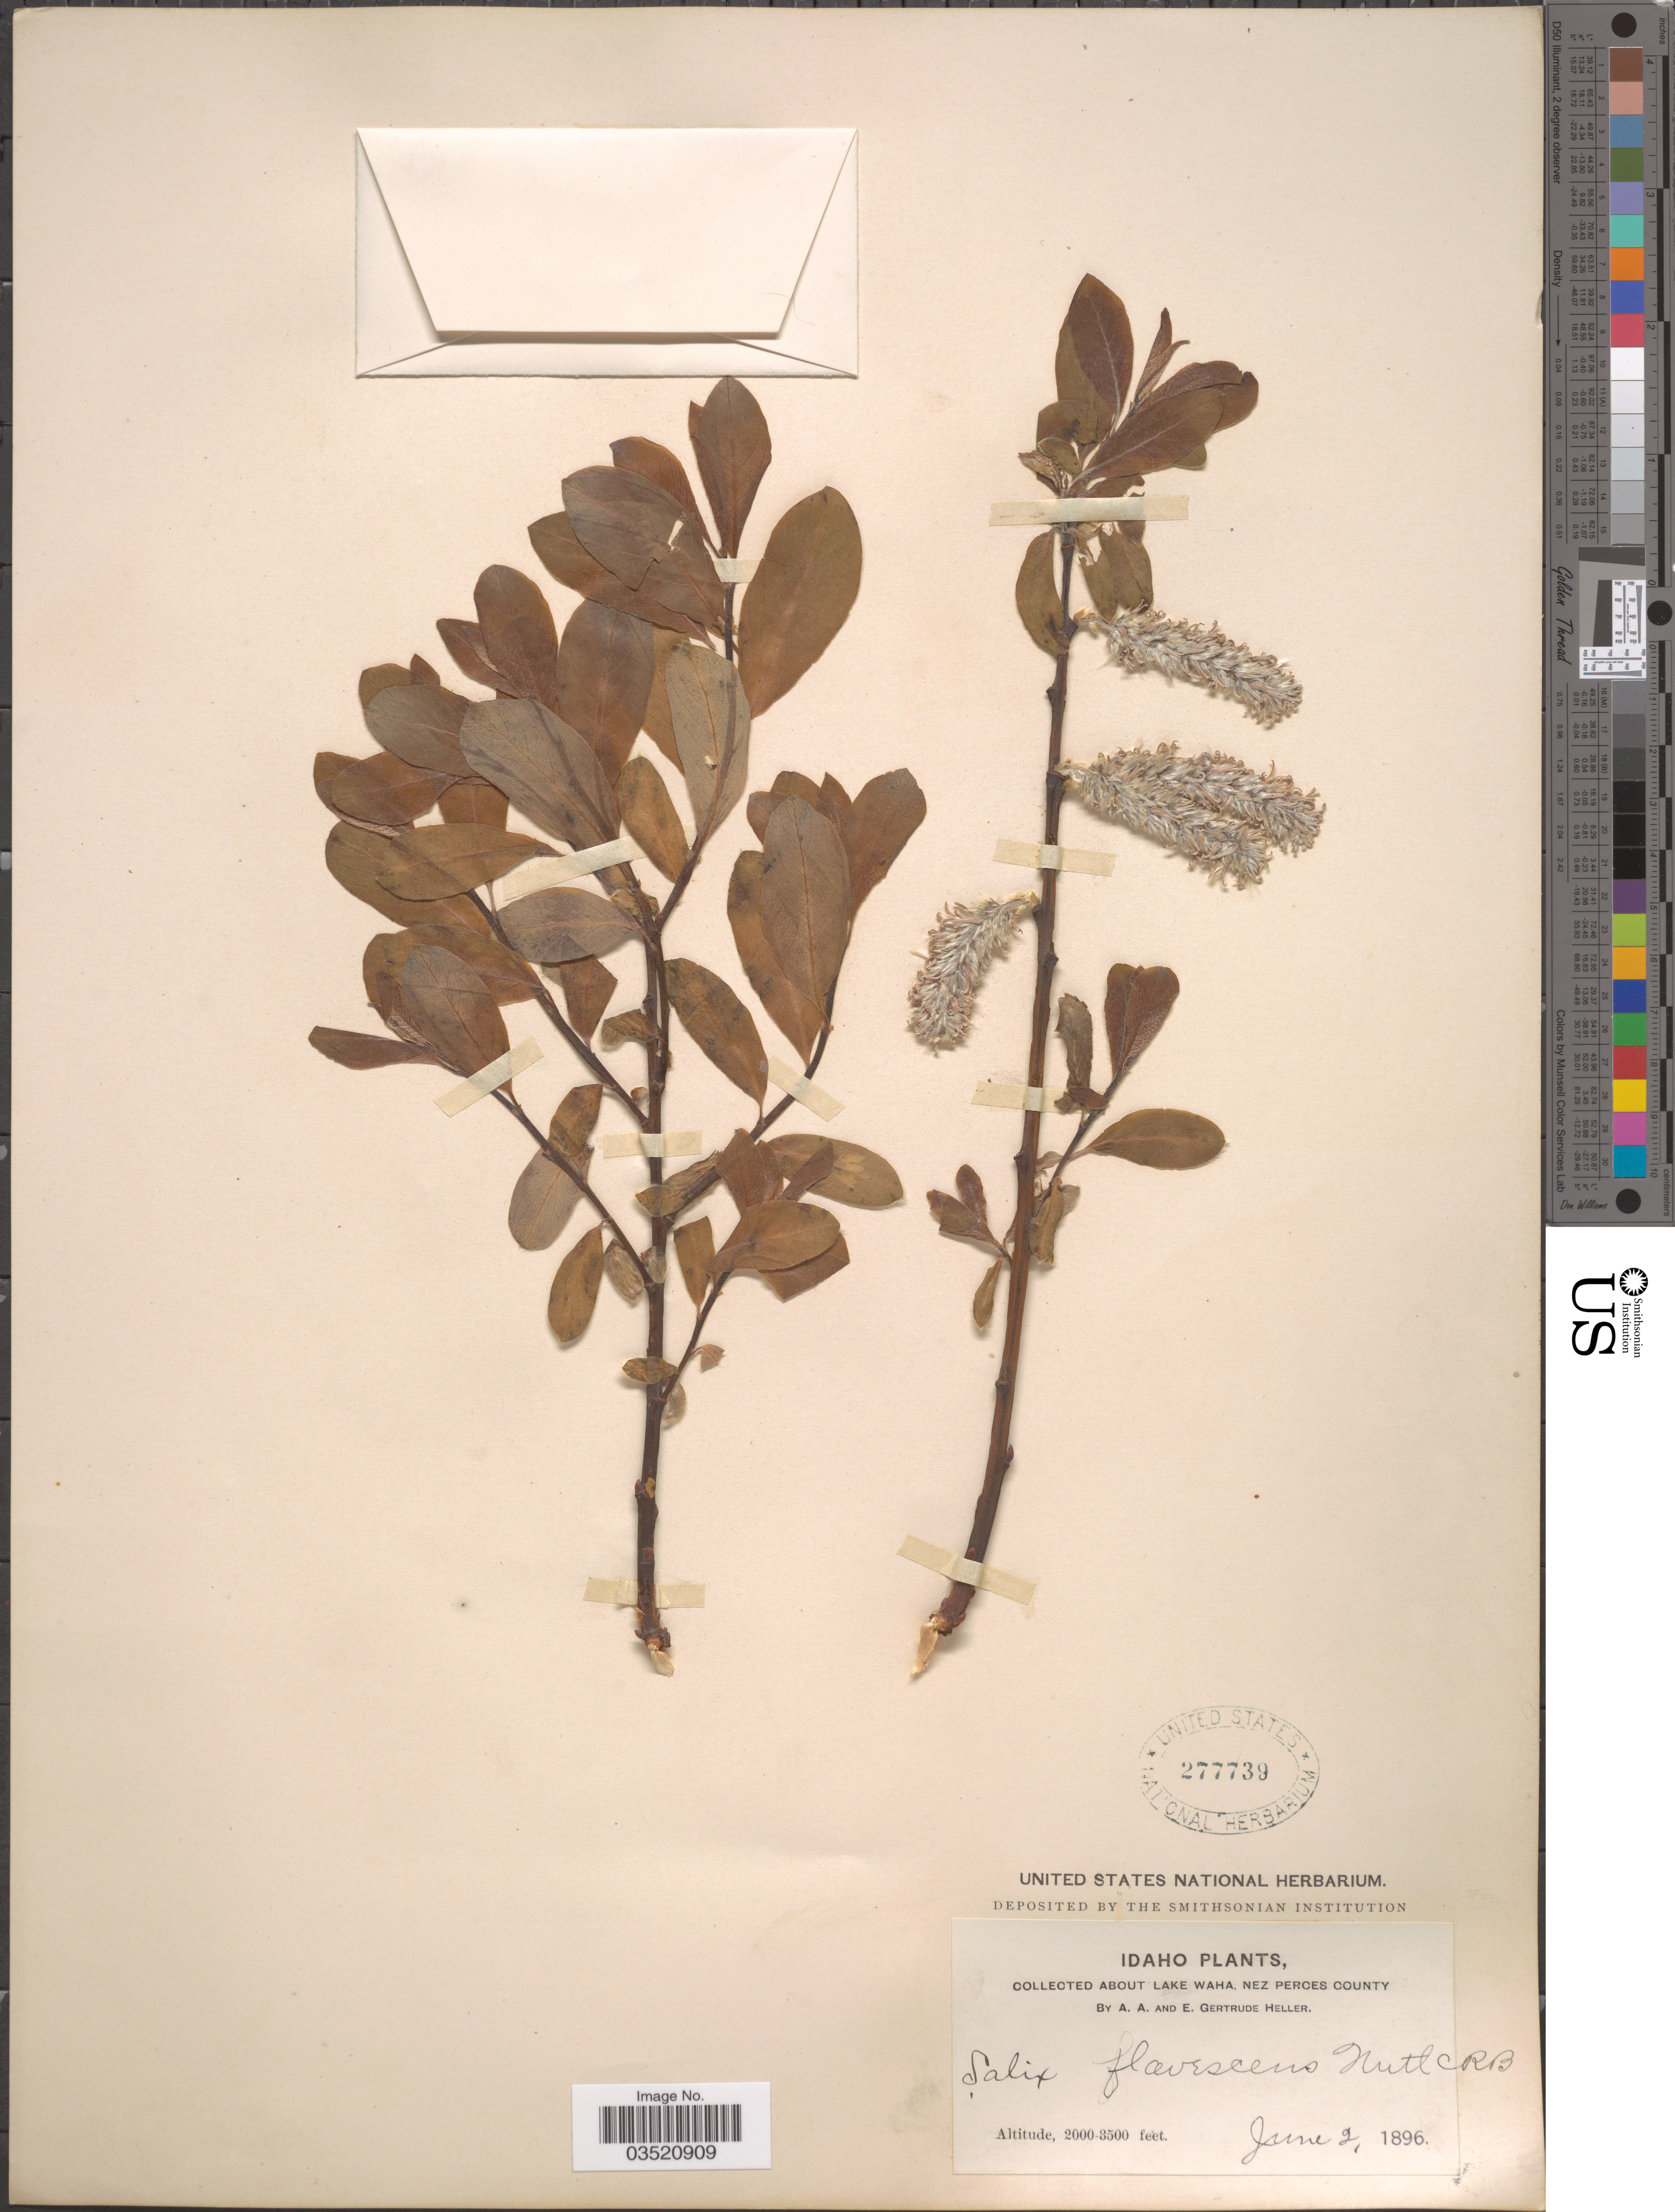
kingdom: Plantae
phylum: Tracheophyta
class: Magnoliopsida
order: Malpighiales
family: Salicaceae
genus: Salix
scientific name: Salix scouleriana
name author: Barratt ex Hook.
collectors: A. A. Heller & E. G. Heller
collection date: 1896-06-02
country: United States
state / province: Idaho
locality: About Lake Waha, Nez Perces County.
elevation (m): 610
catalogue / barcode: US 277739